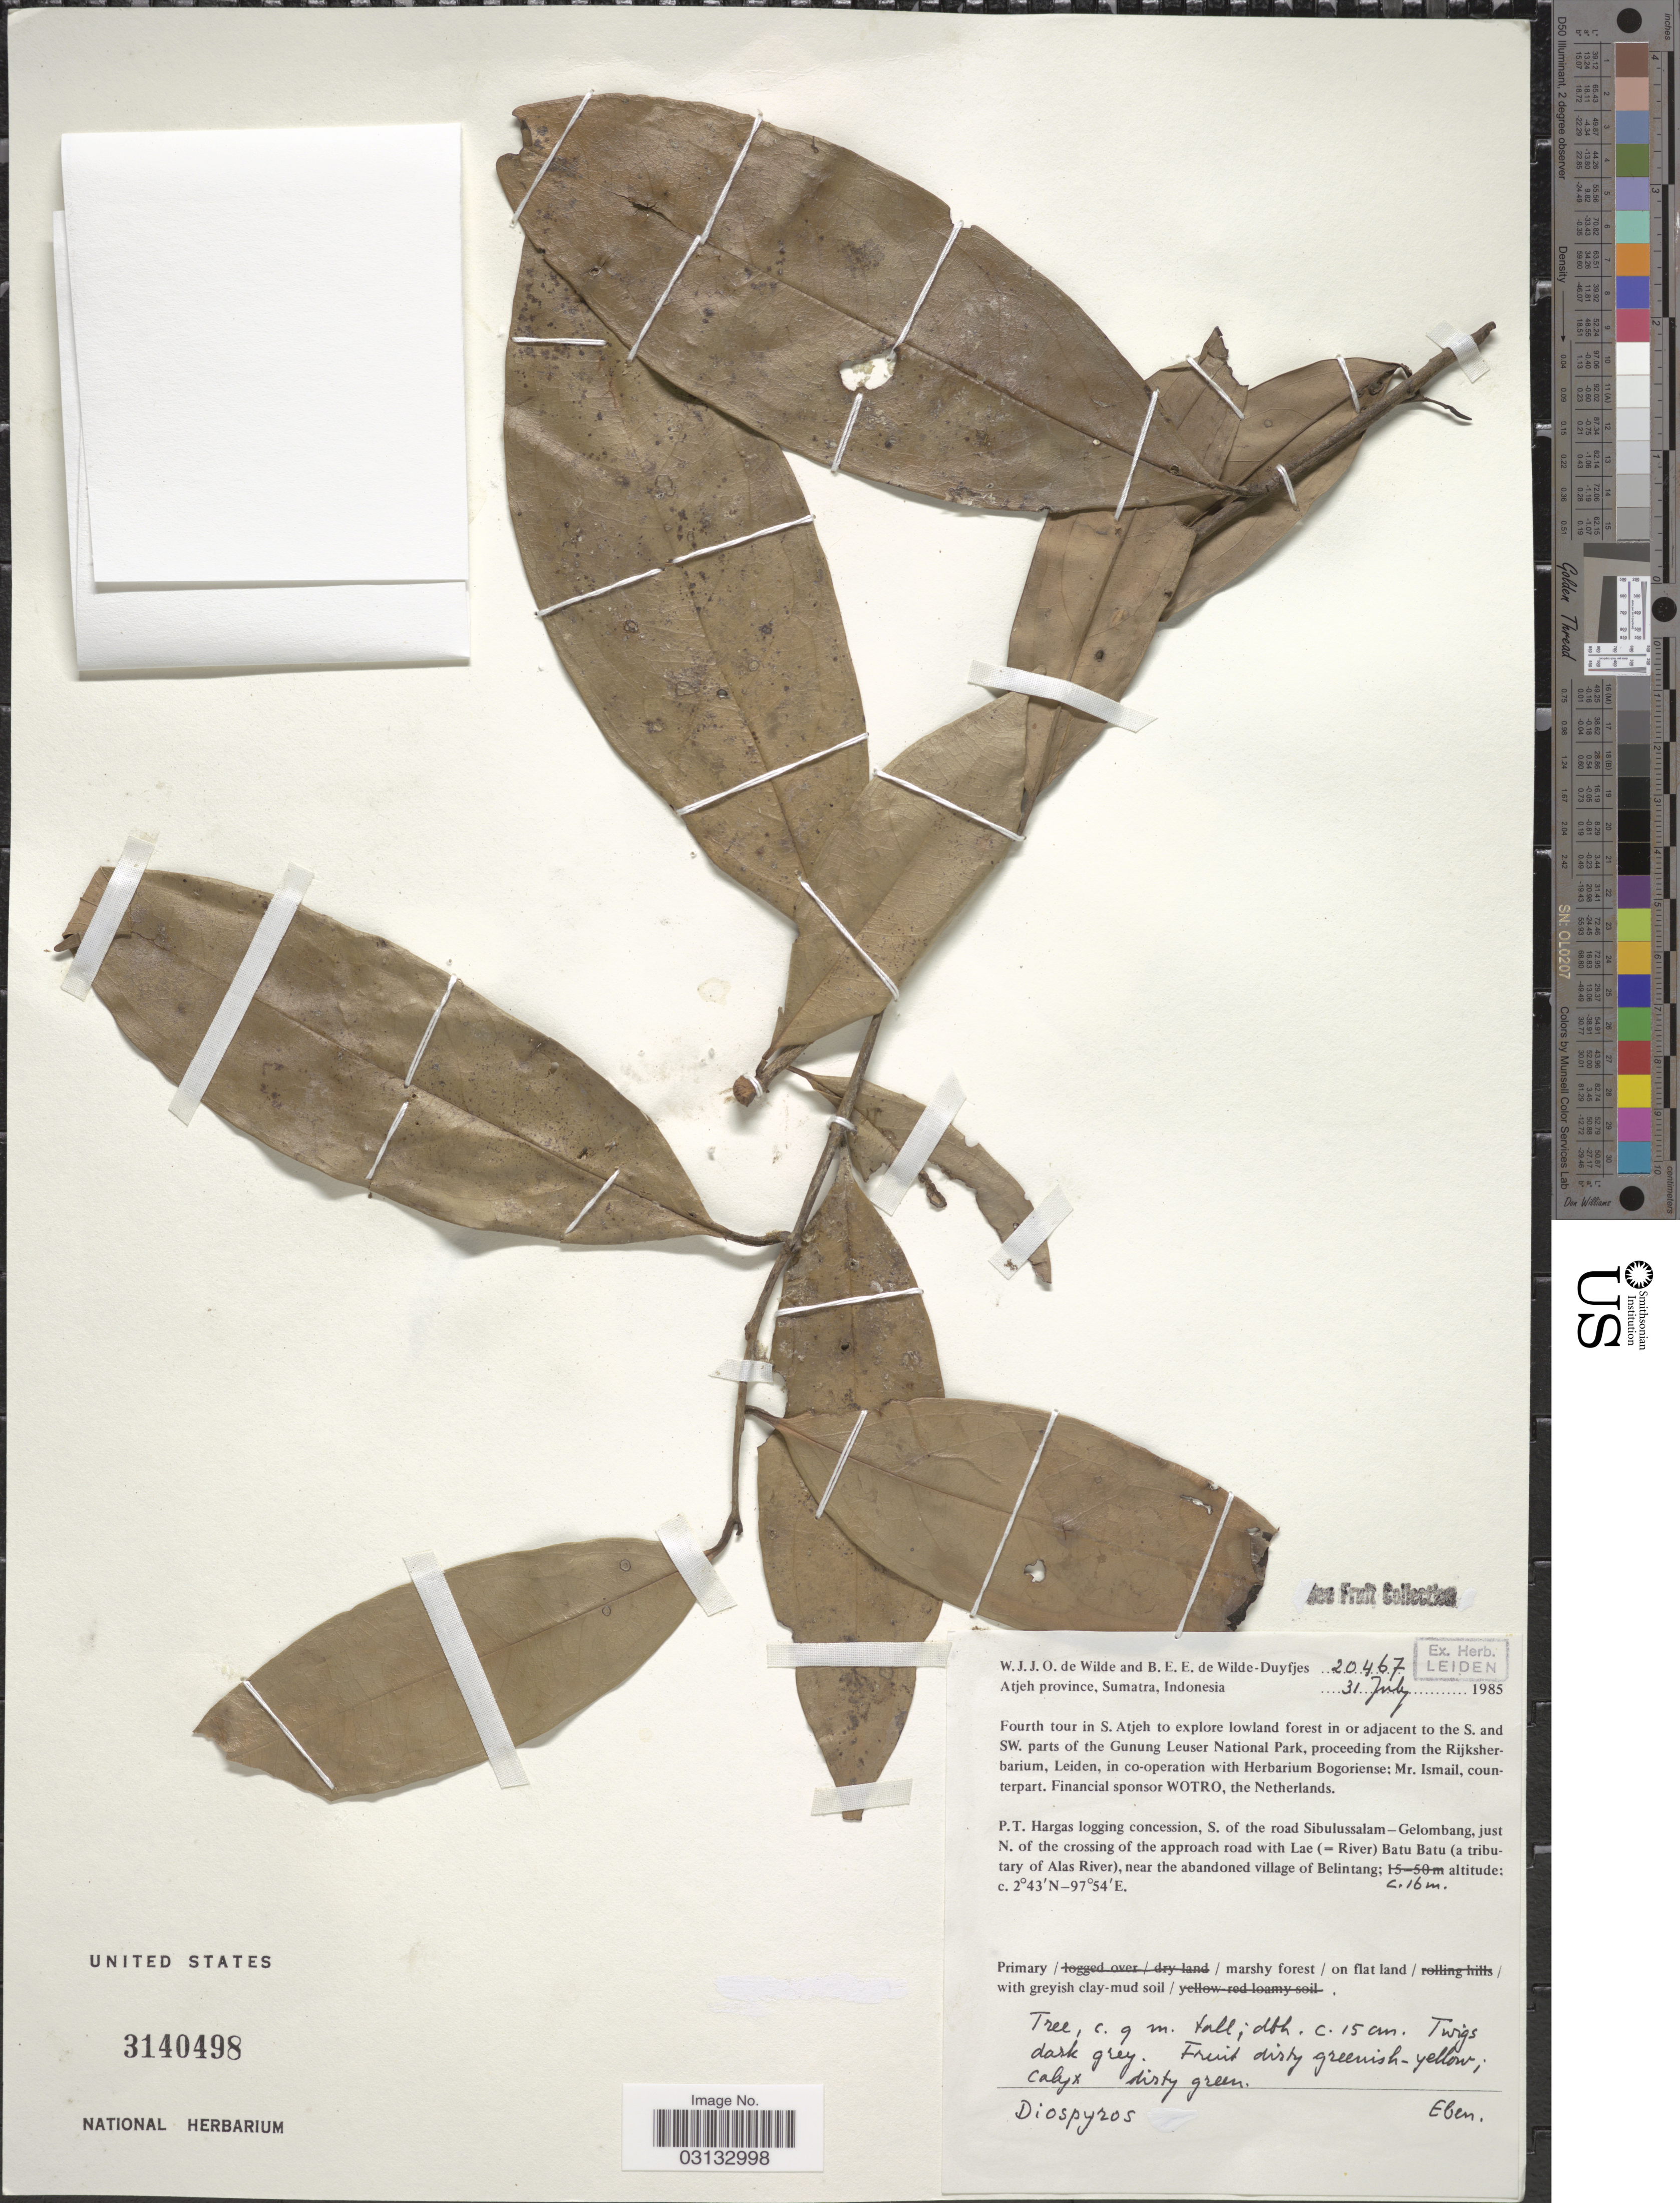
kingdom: Plantae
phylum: Tracheophyta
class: Magnoliopsida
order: Ericales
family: Ebenaceae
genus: Diospyros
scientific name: Diospyros sp.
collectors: W. J. de Wilde & B. E. de Wilde-Duyfjes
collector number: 20467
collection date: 1985-07-31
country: Indonesia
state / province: Sumatra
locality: Atjeh province, Sumatra, P.T. Hargas logging concession, S. of the road Sibulussalam-Gelombang, just N. of the crossing of the approach road with Lae (= River) Batu Batu (a tributary of Alas River), near the abandoned village of Belintang.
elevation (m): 16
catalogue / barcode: US 3140498